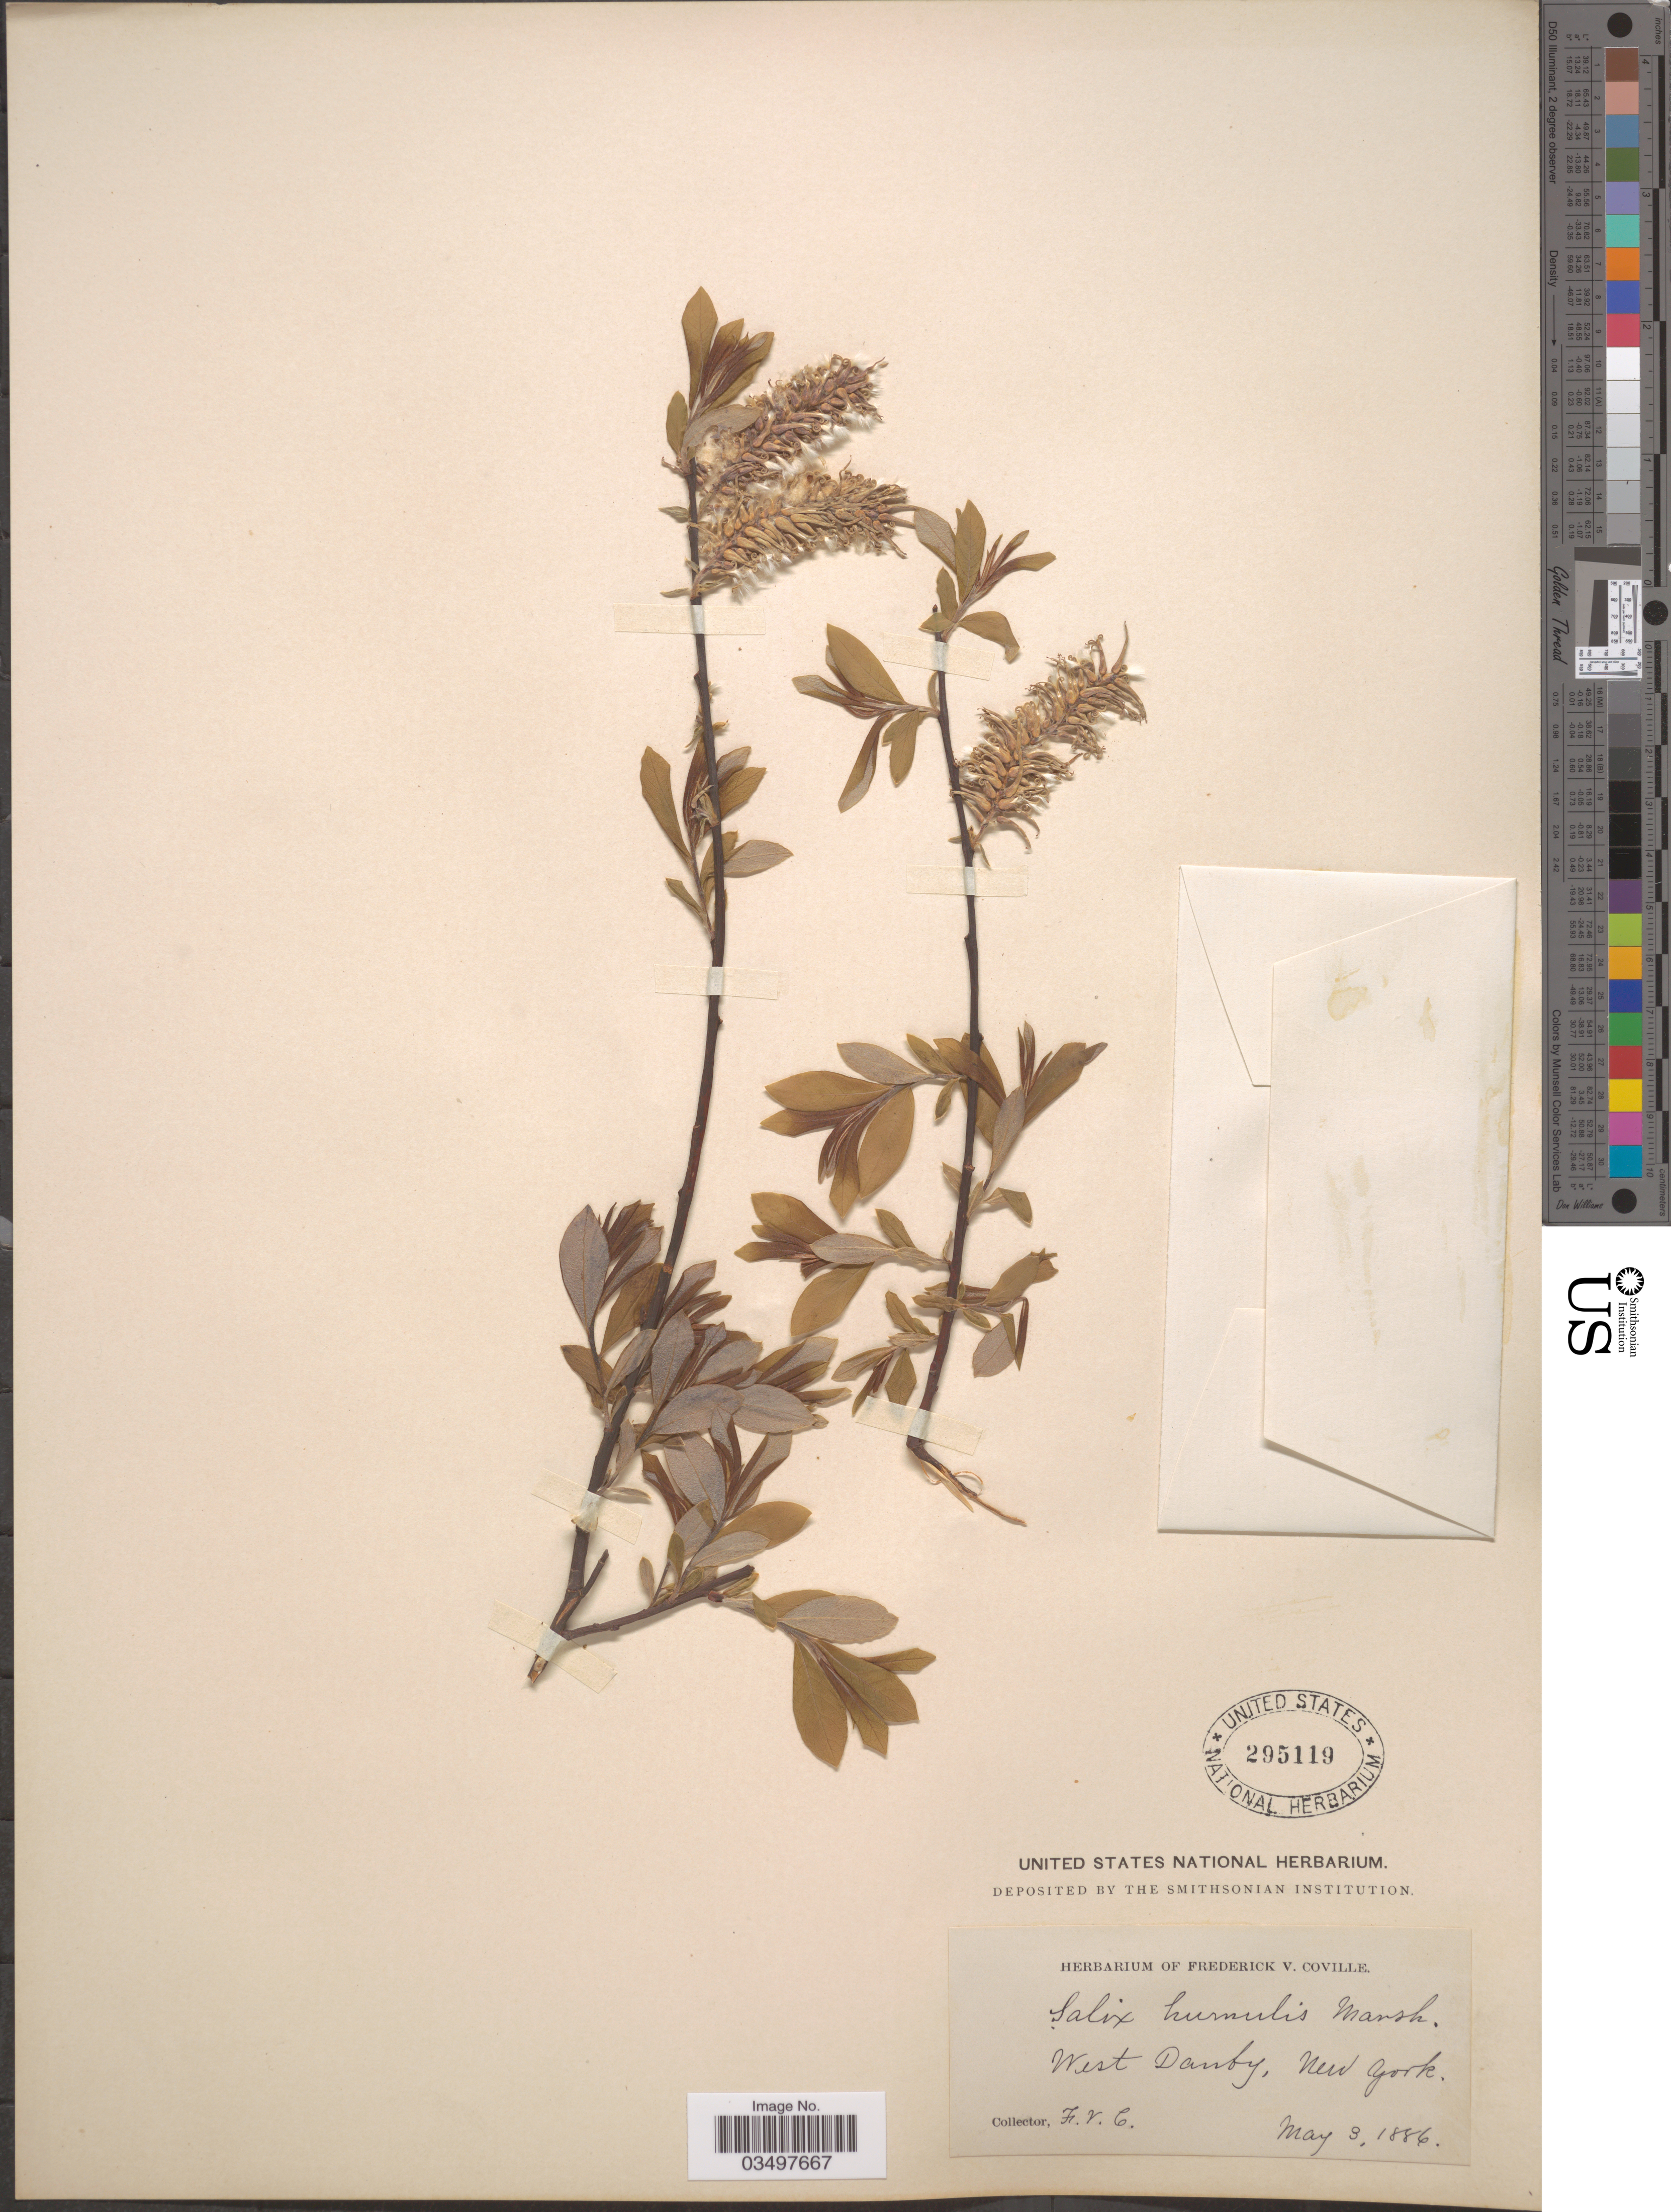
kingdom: Plantae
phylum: Tracheophyta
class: Magnoliopsida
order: Malpighiales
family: Salicaceae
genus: Salix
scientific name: Salix humilis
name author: Marshall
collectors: F. V. Coville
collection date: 1886-05-03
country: United States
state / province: New York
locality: West Danby.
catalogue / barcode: US 295119